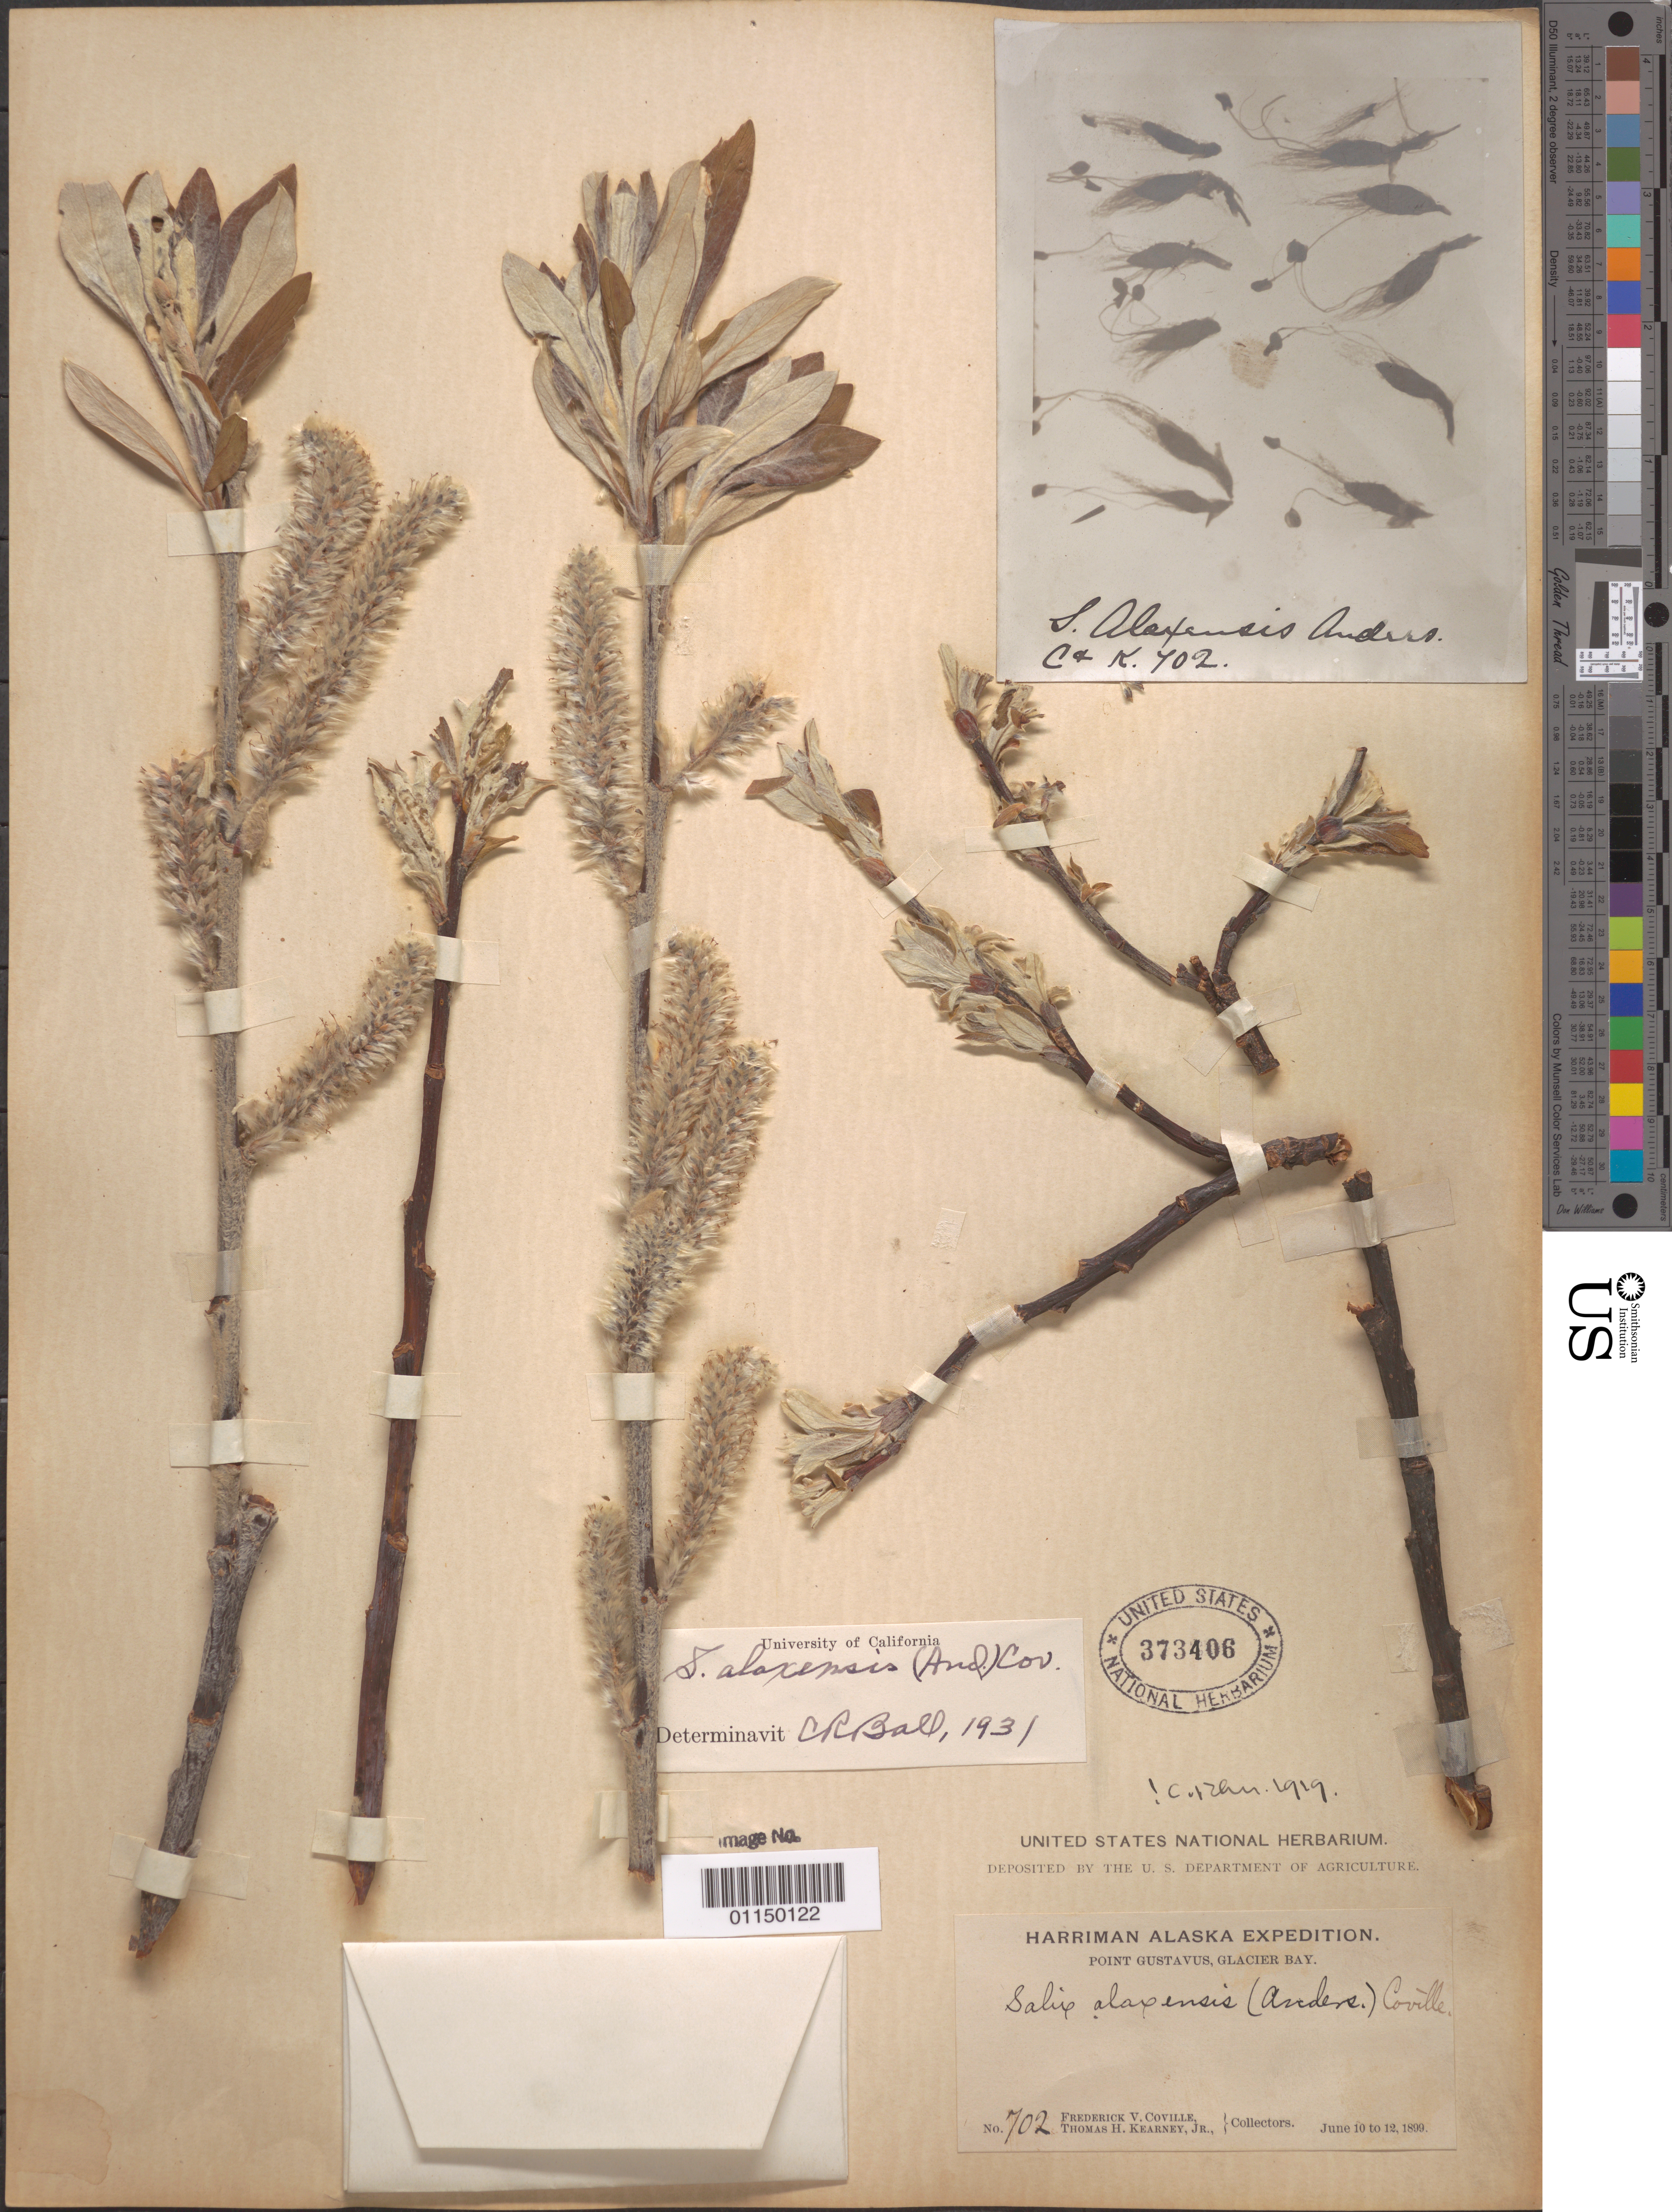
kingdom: Plantae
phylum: Tracheophyta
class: Magnoliopsida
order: Malpighiales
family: Salicaceae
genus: Salix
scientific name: Salix alaxensis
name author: (Andersson) Coville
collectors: F. V. Coville & C. Kearney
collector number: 702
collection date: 1899-06-10/1899-06-12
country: United States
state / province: Alaska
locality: Point Gustavus, Glacier Bay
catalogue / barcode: US 373406